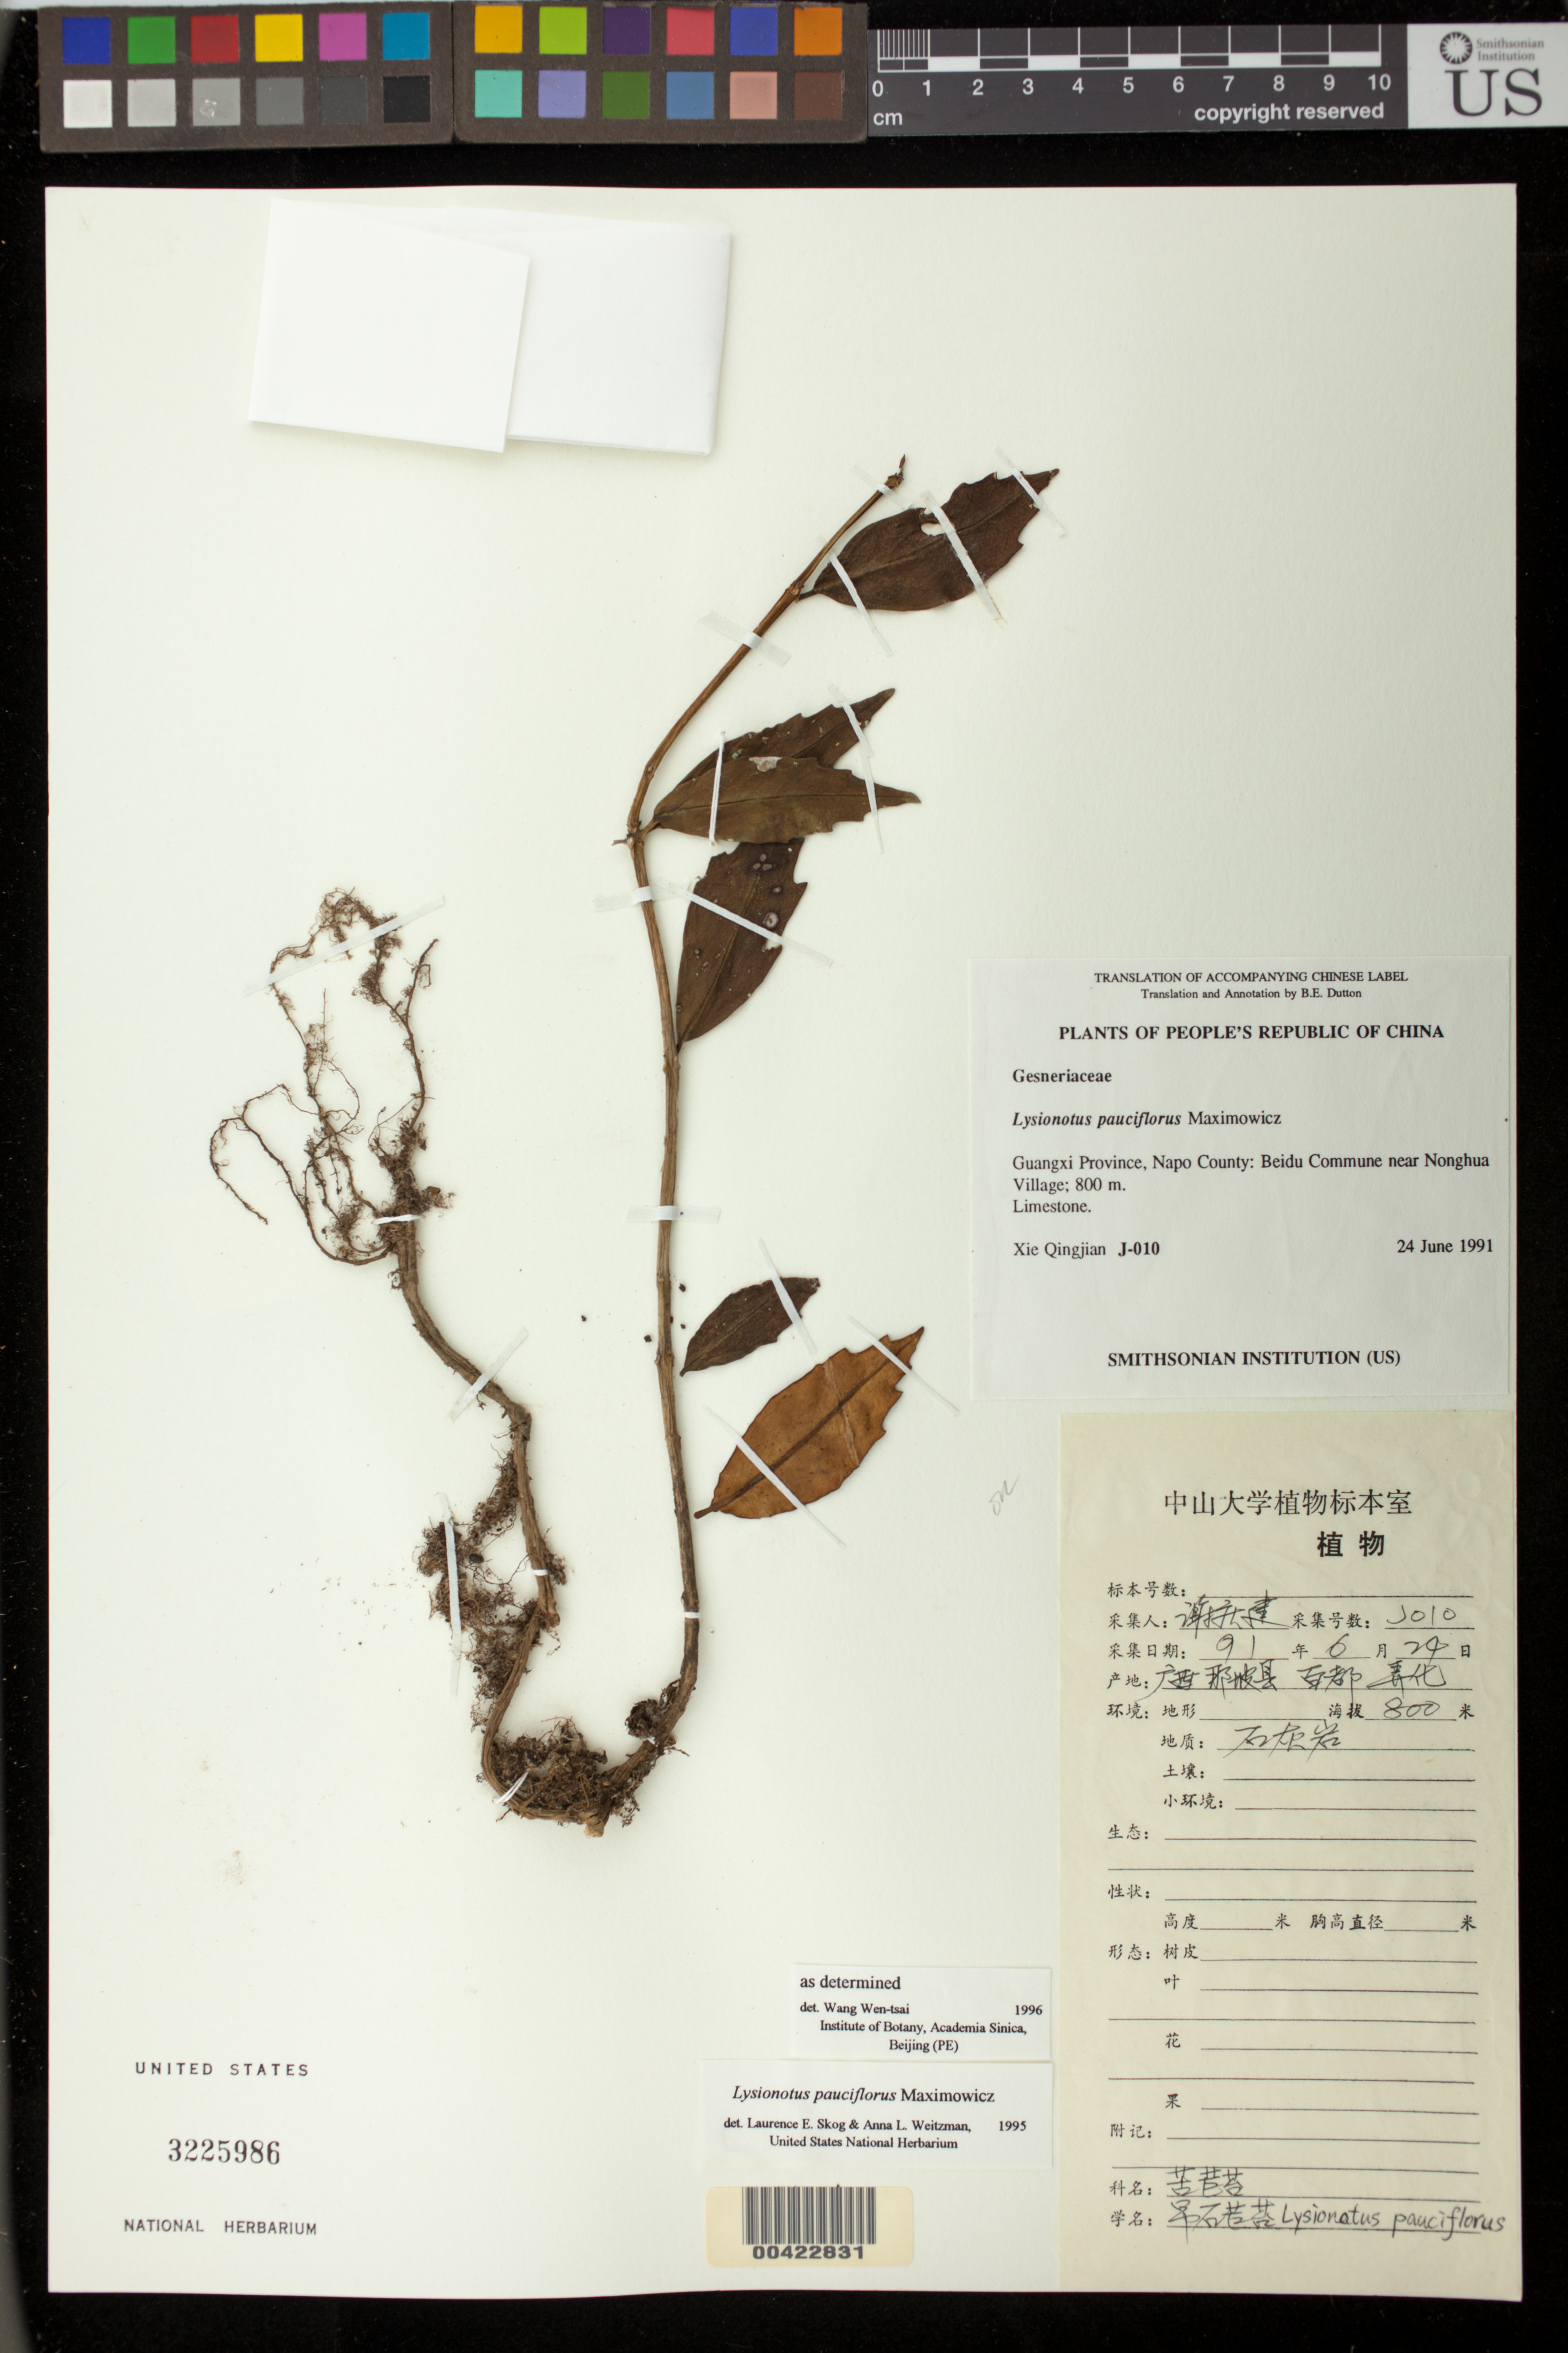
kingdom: Plantae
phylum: Tracheophyta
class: Magnoliopsida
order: Lamiales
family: Gesneriaceae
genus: Lysionotus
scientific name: Lysionotus pauciflorus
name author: Maxim.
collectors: Q. Xie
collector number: J-010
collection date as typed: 24 Jun 1991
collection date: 1991-06-24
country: China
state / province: Guangxi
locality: Napo co., Beidu cummume near nonghua village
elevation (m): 800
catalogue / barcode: US 3225986